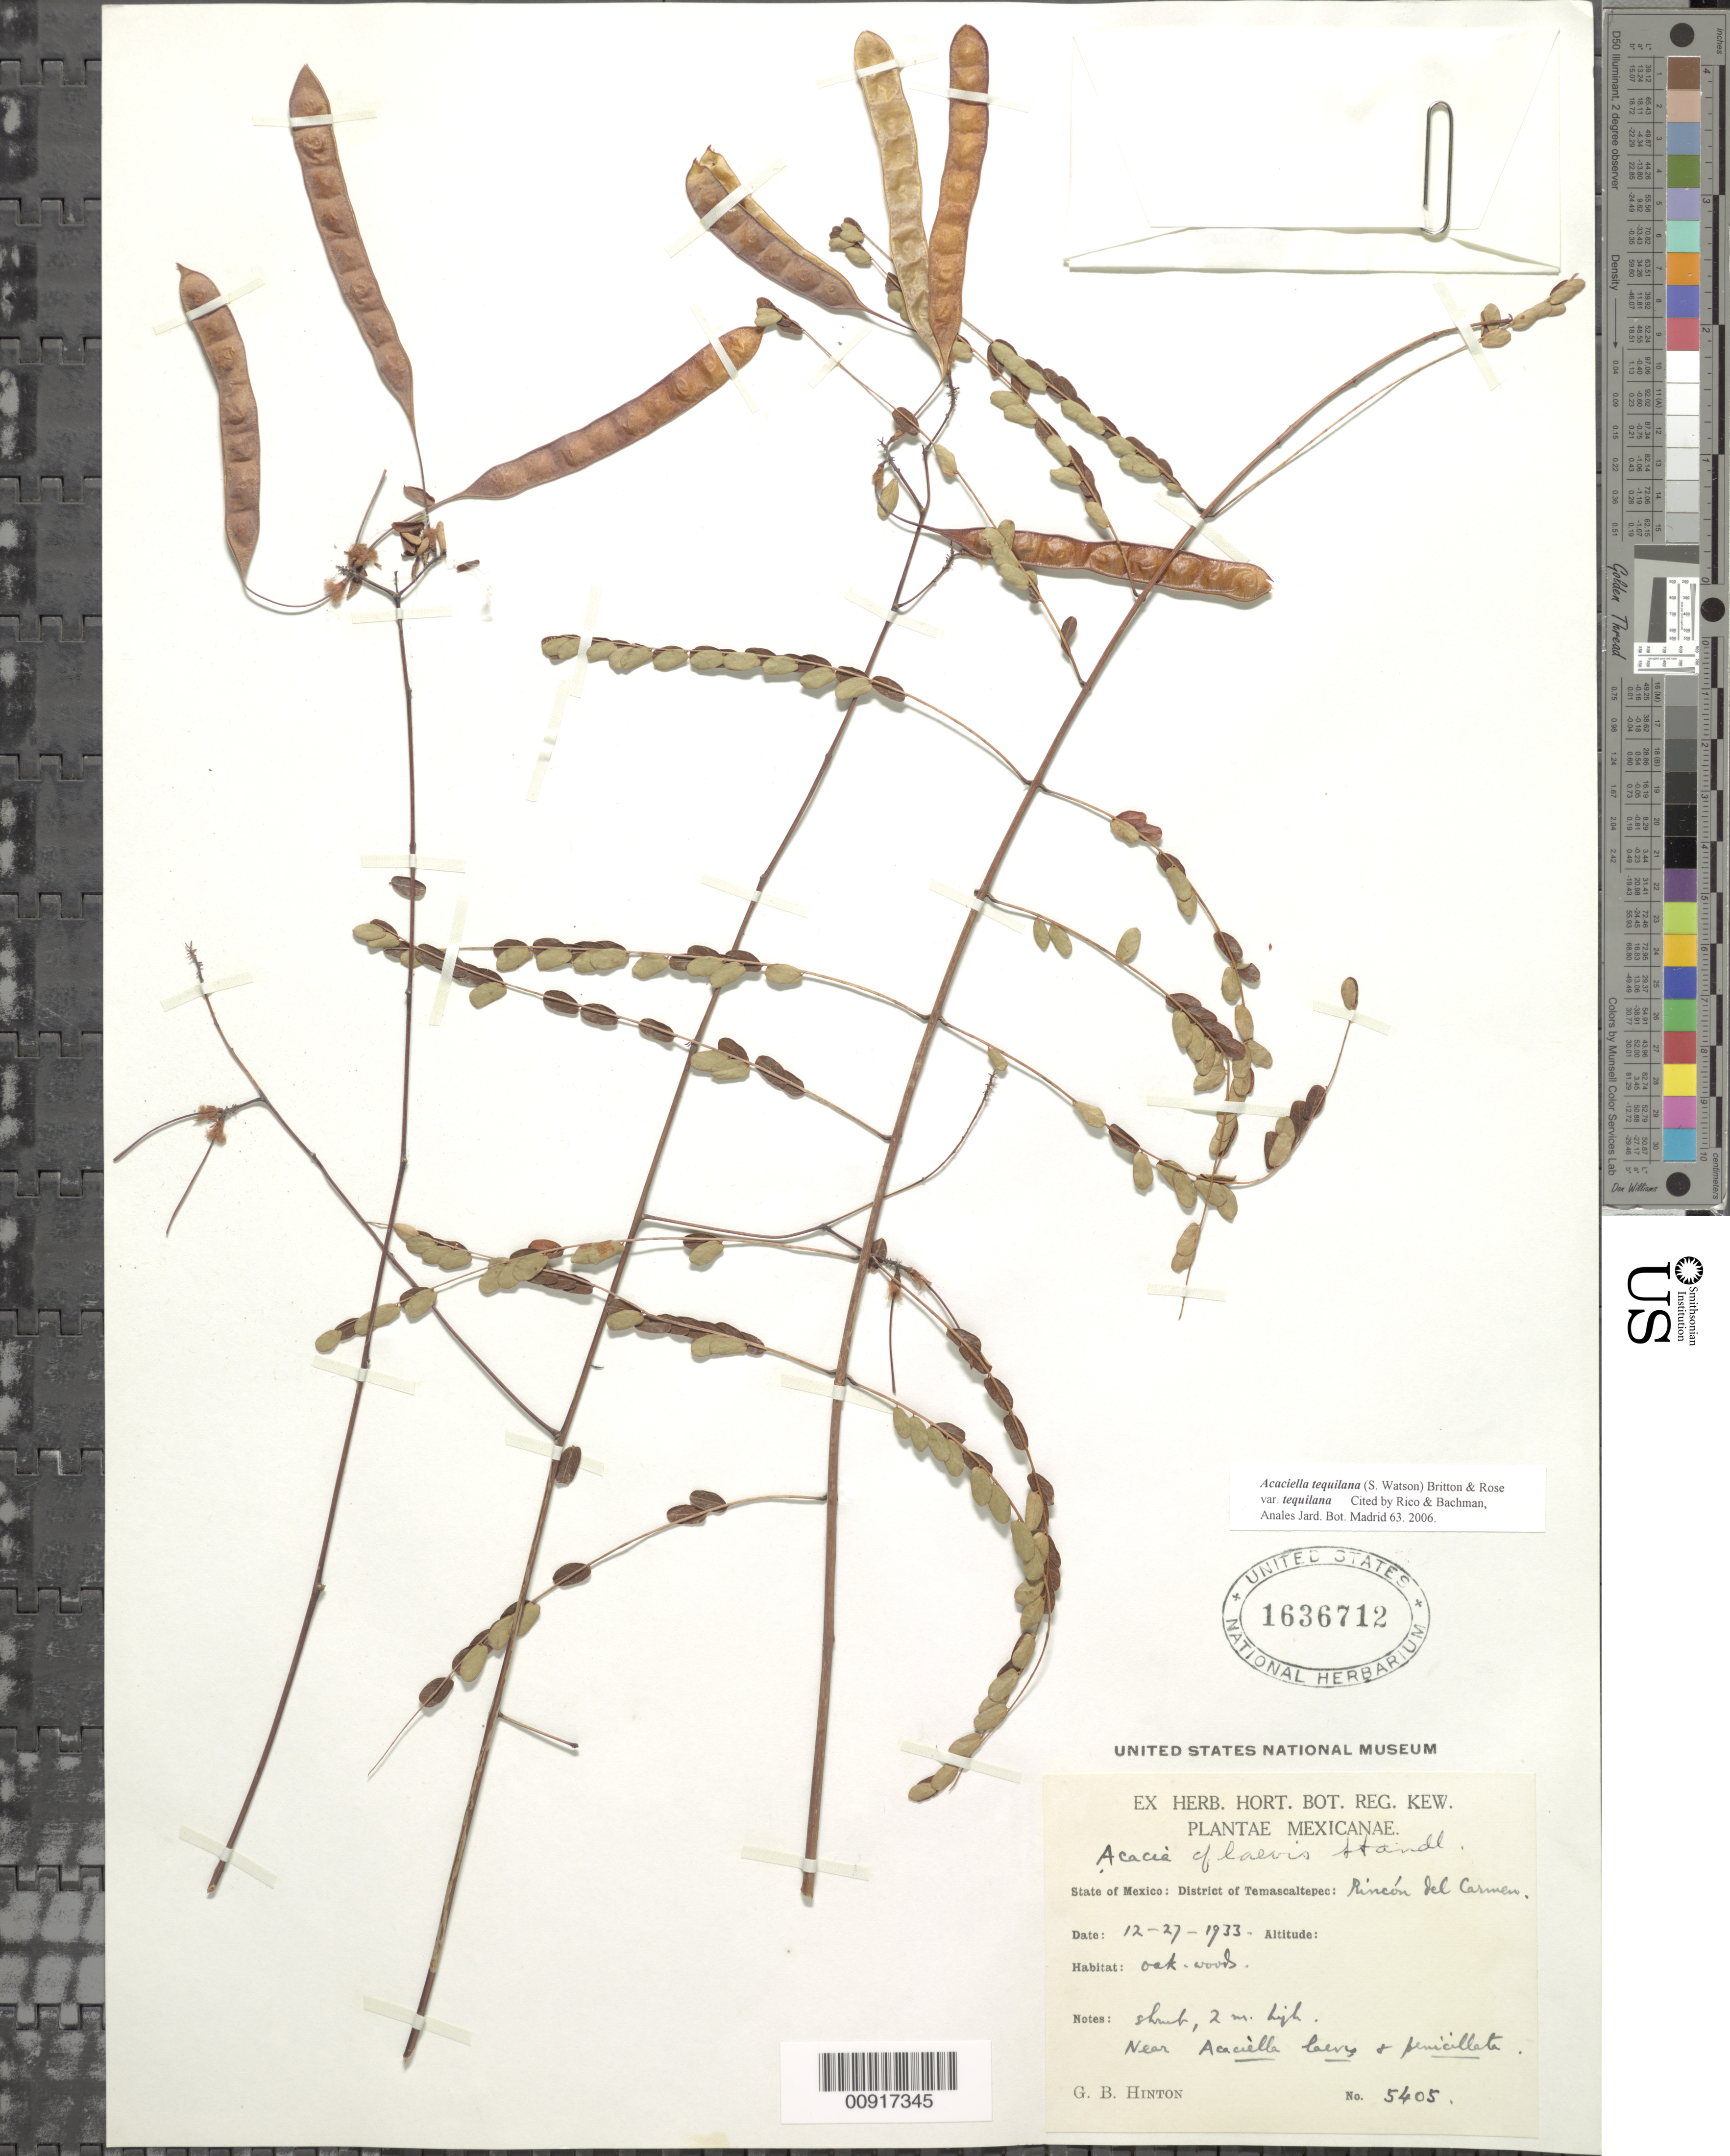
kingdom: Plantae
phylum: Tracheophyta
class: Magnoliopsida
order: Fabales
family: Fabaceae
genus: Acaciella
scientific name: Acaciella tequilana var. tequilana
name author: (S. Watson) Britton & Rose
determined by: Rico, L.; Bachman, --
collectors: G. B. Hinton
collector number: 5405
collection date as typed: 27 Dec 1933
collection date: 1933-12-27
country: Mexico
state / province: México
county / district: Temascaltepec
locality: State of Mexico: District of Temascaltepec: Rincón del Carmen.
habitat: Oak woods.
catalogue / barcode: US 1636712